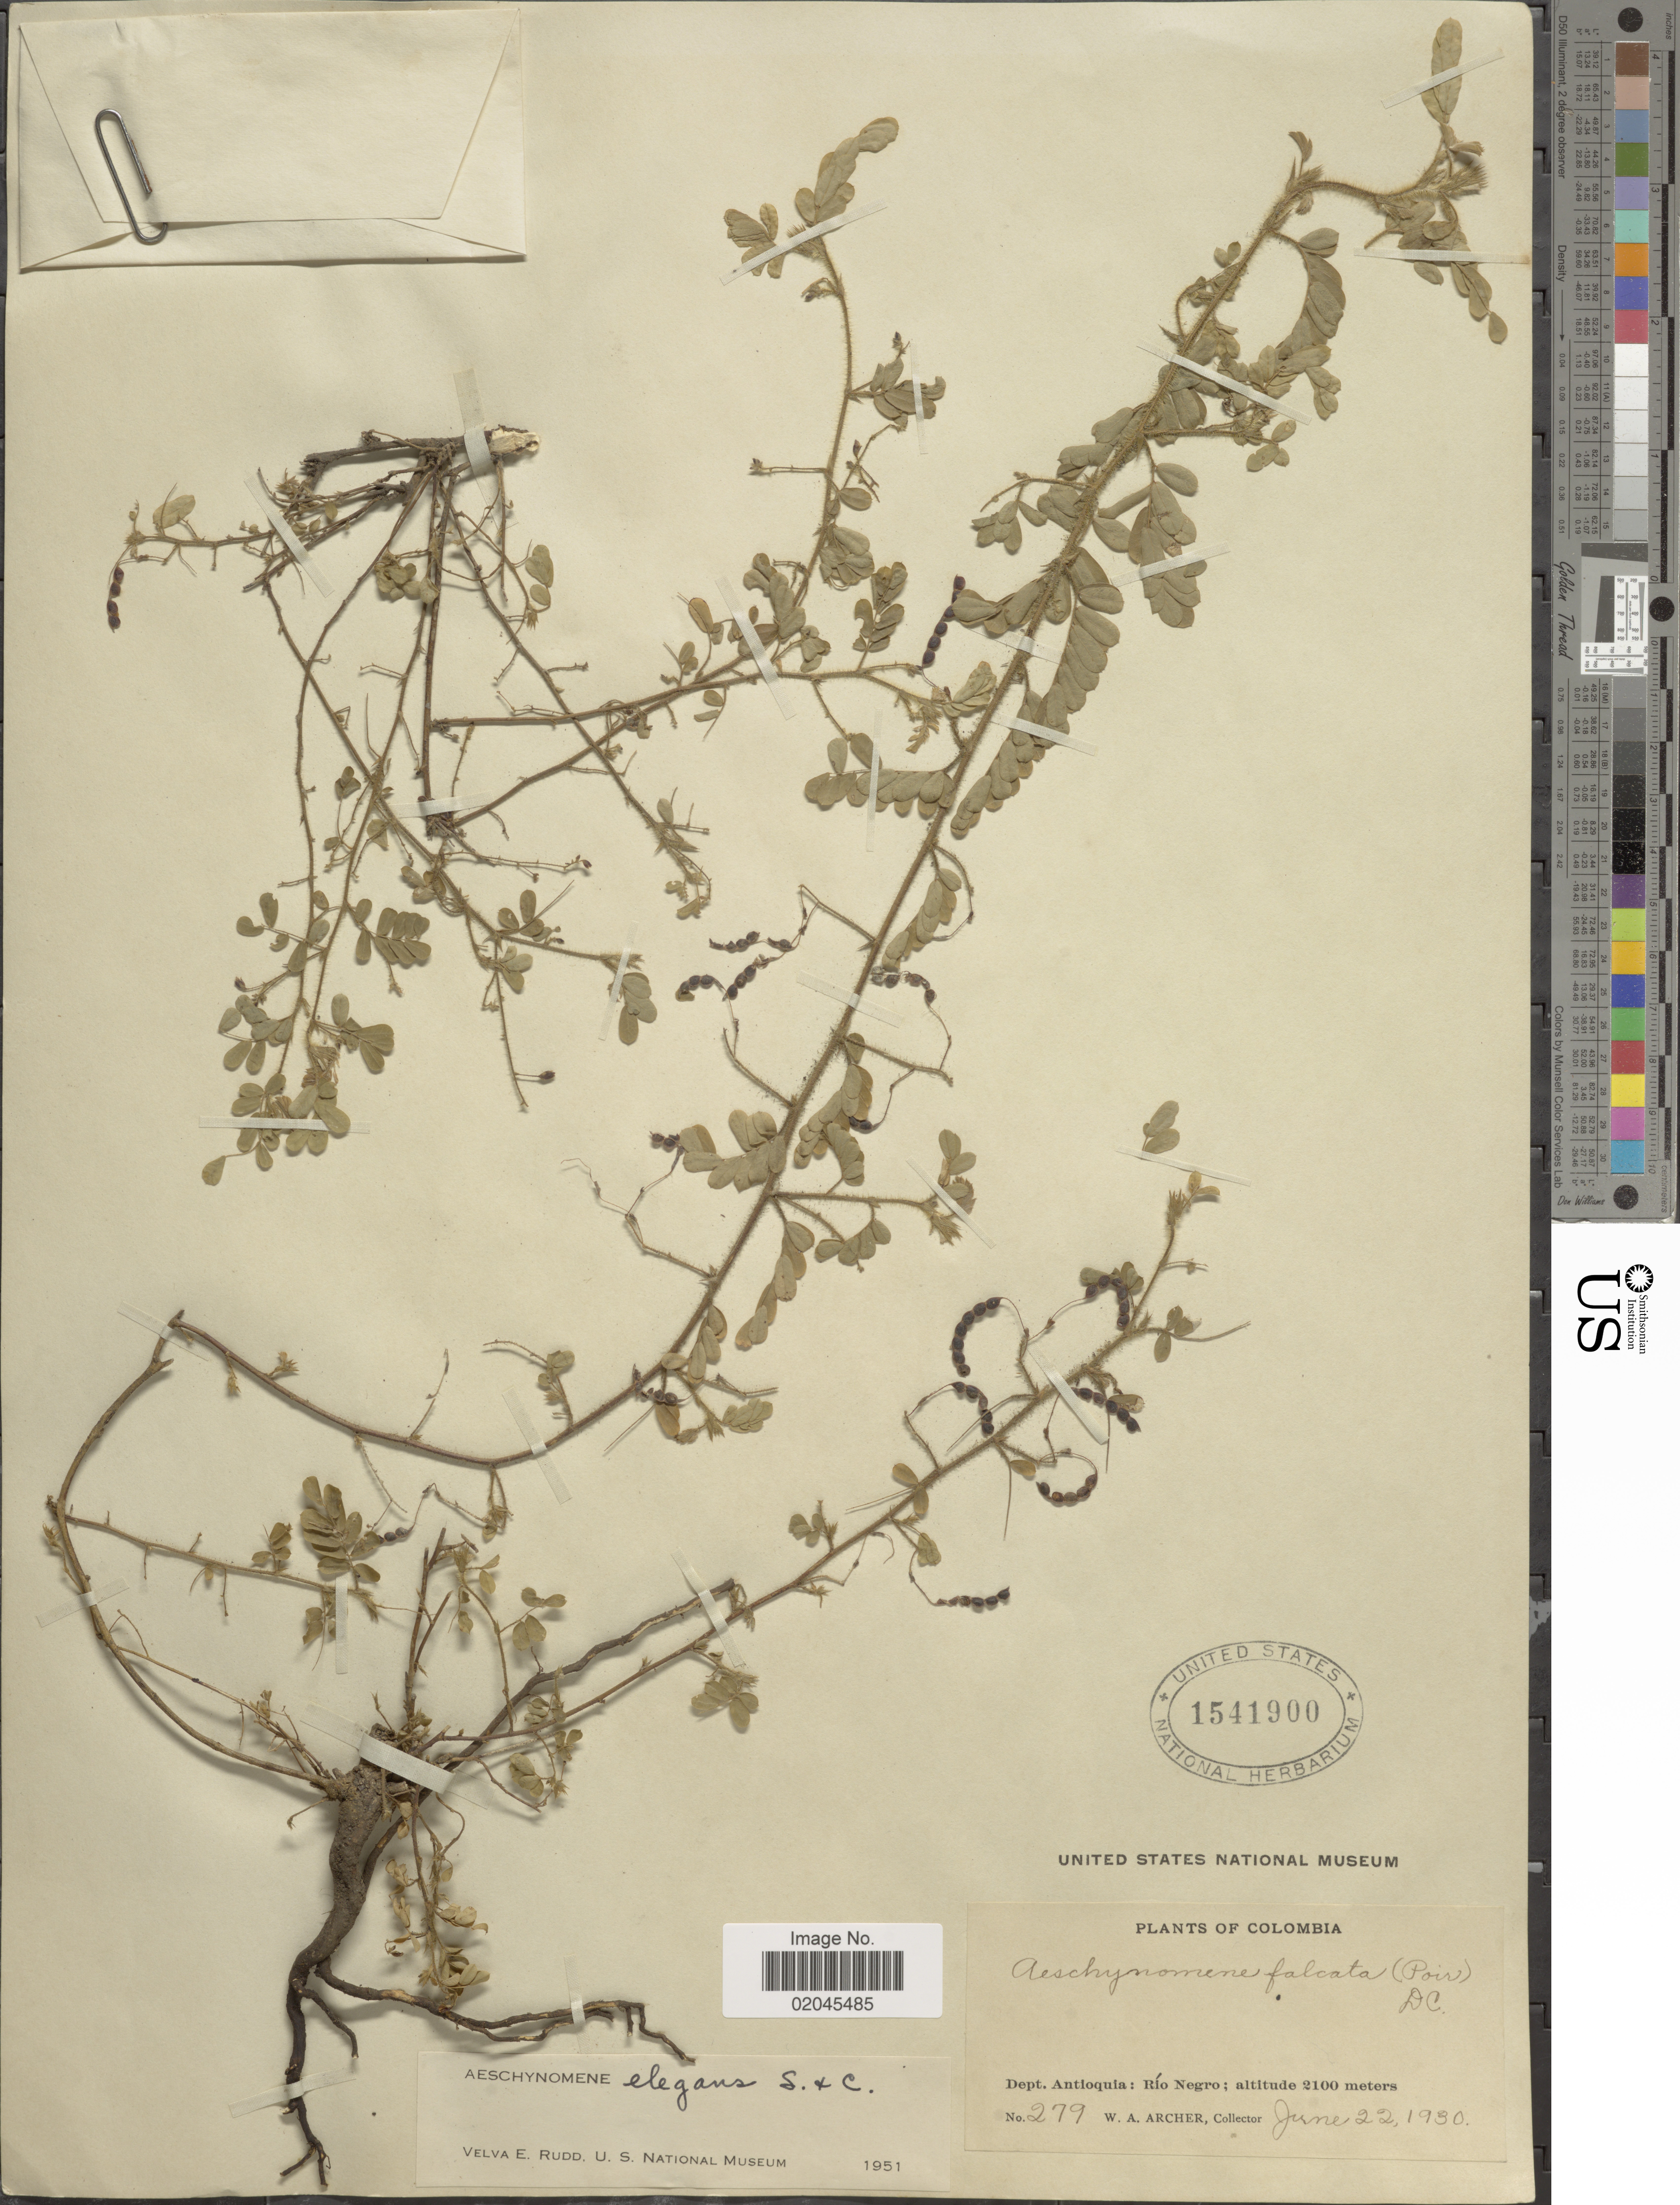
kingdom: Plantae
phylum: Tracheophyta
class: Magnoliopsida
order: Fabales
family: Fabaceae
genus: Aeschynomene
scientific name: Aeschynomene elegans var. elegans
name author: Cham. ex Schltdl.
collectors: W. A. Archer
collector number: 279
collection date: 1930-06-22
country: Colombia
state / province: Antioquia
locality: Dept. Antioquia: Rio Negro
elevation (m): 2100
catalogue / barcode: US 1541900